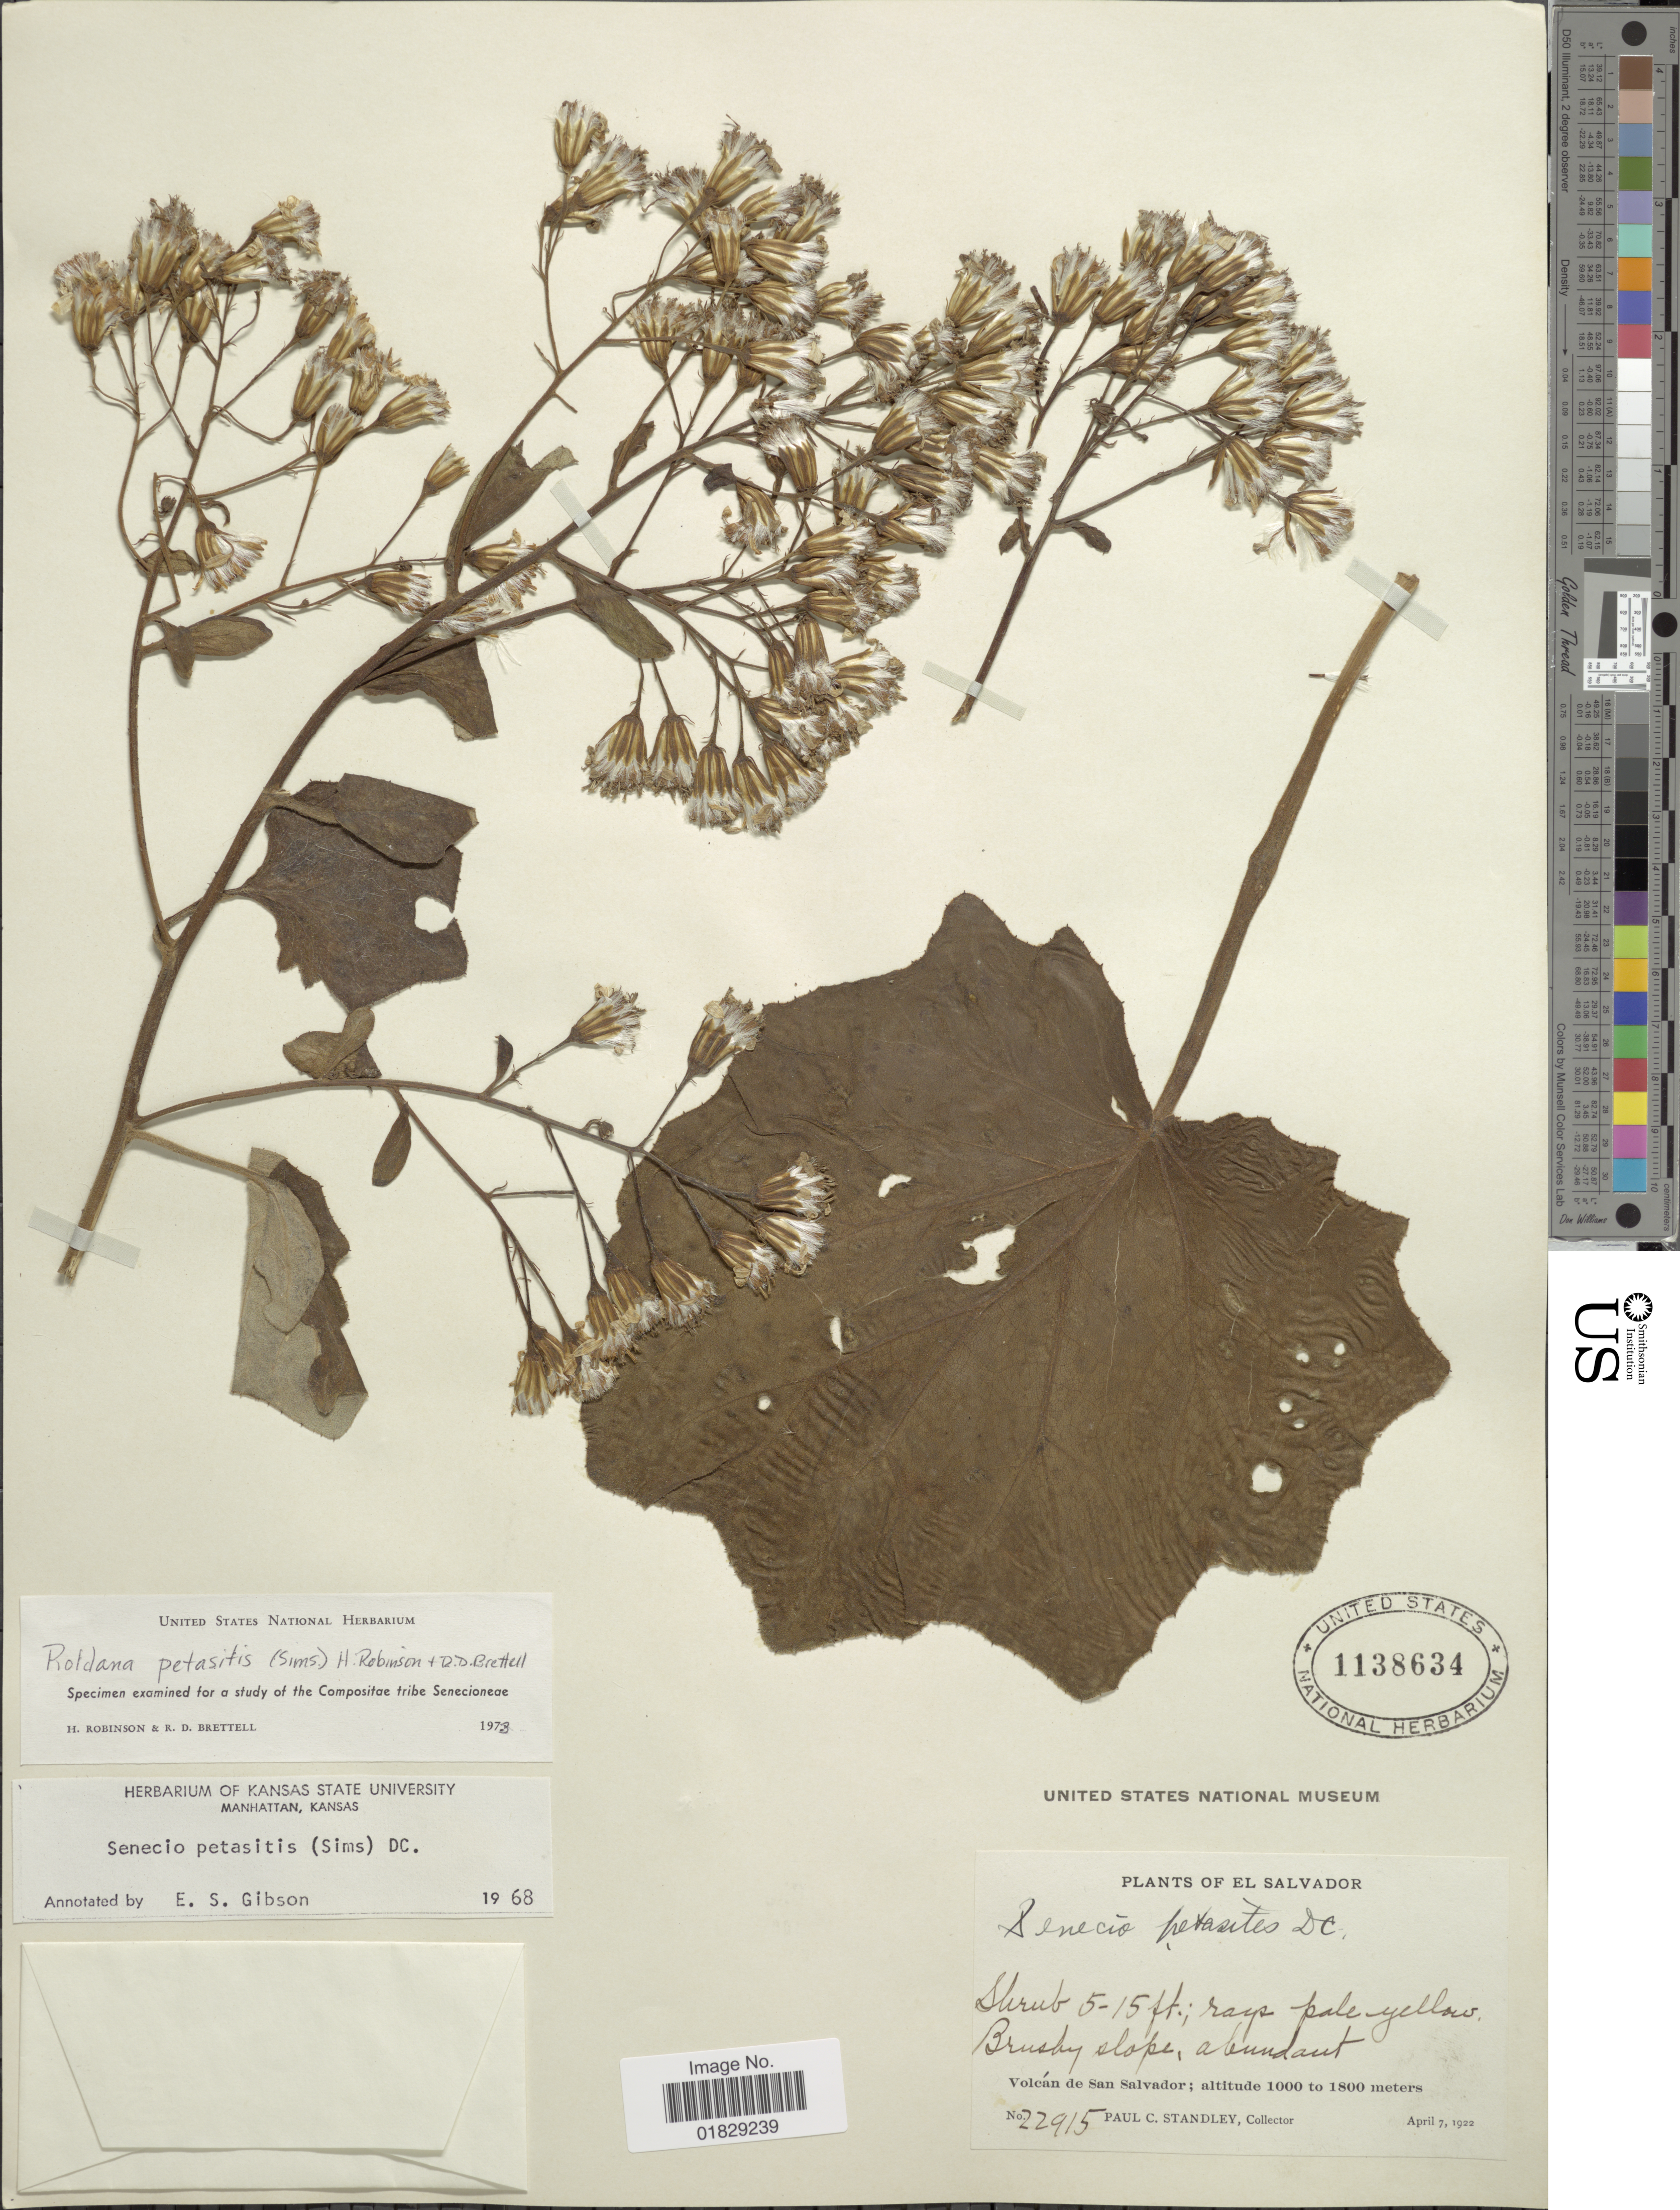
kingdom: Plantae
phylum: Tracheophyta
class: Magnoliopsida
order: Asterales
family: Asteraceae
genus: Roldana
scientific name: Roldana petasitis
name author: (Sims) H. Rob. & Brettell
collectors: P. C. Standley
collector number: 22915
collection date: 1922-04-07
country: El Salvador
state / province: San Salvador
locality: Volcán de San Salvador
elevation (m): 1000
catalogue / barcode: US 1138634